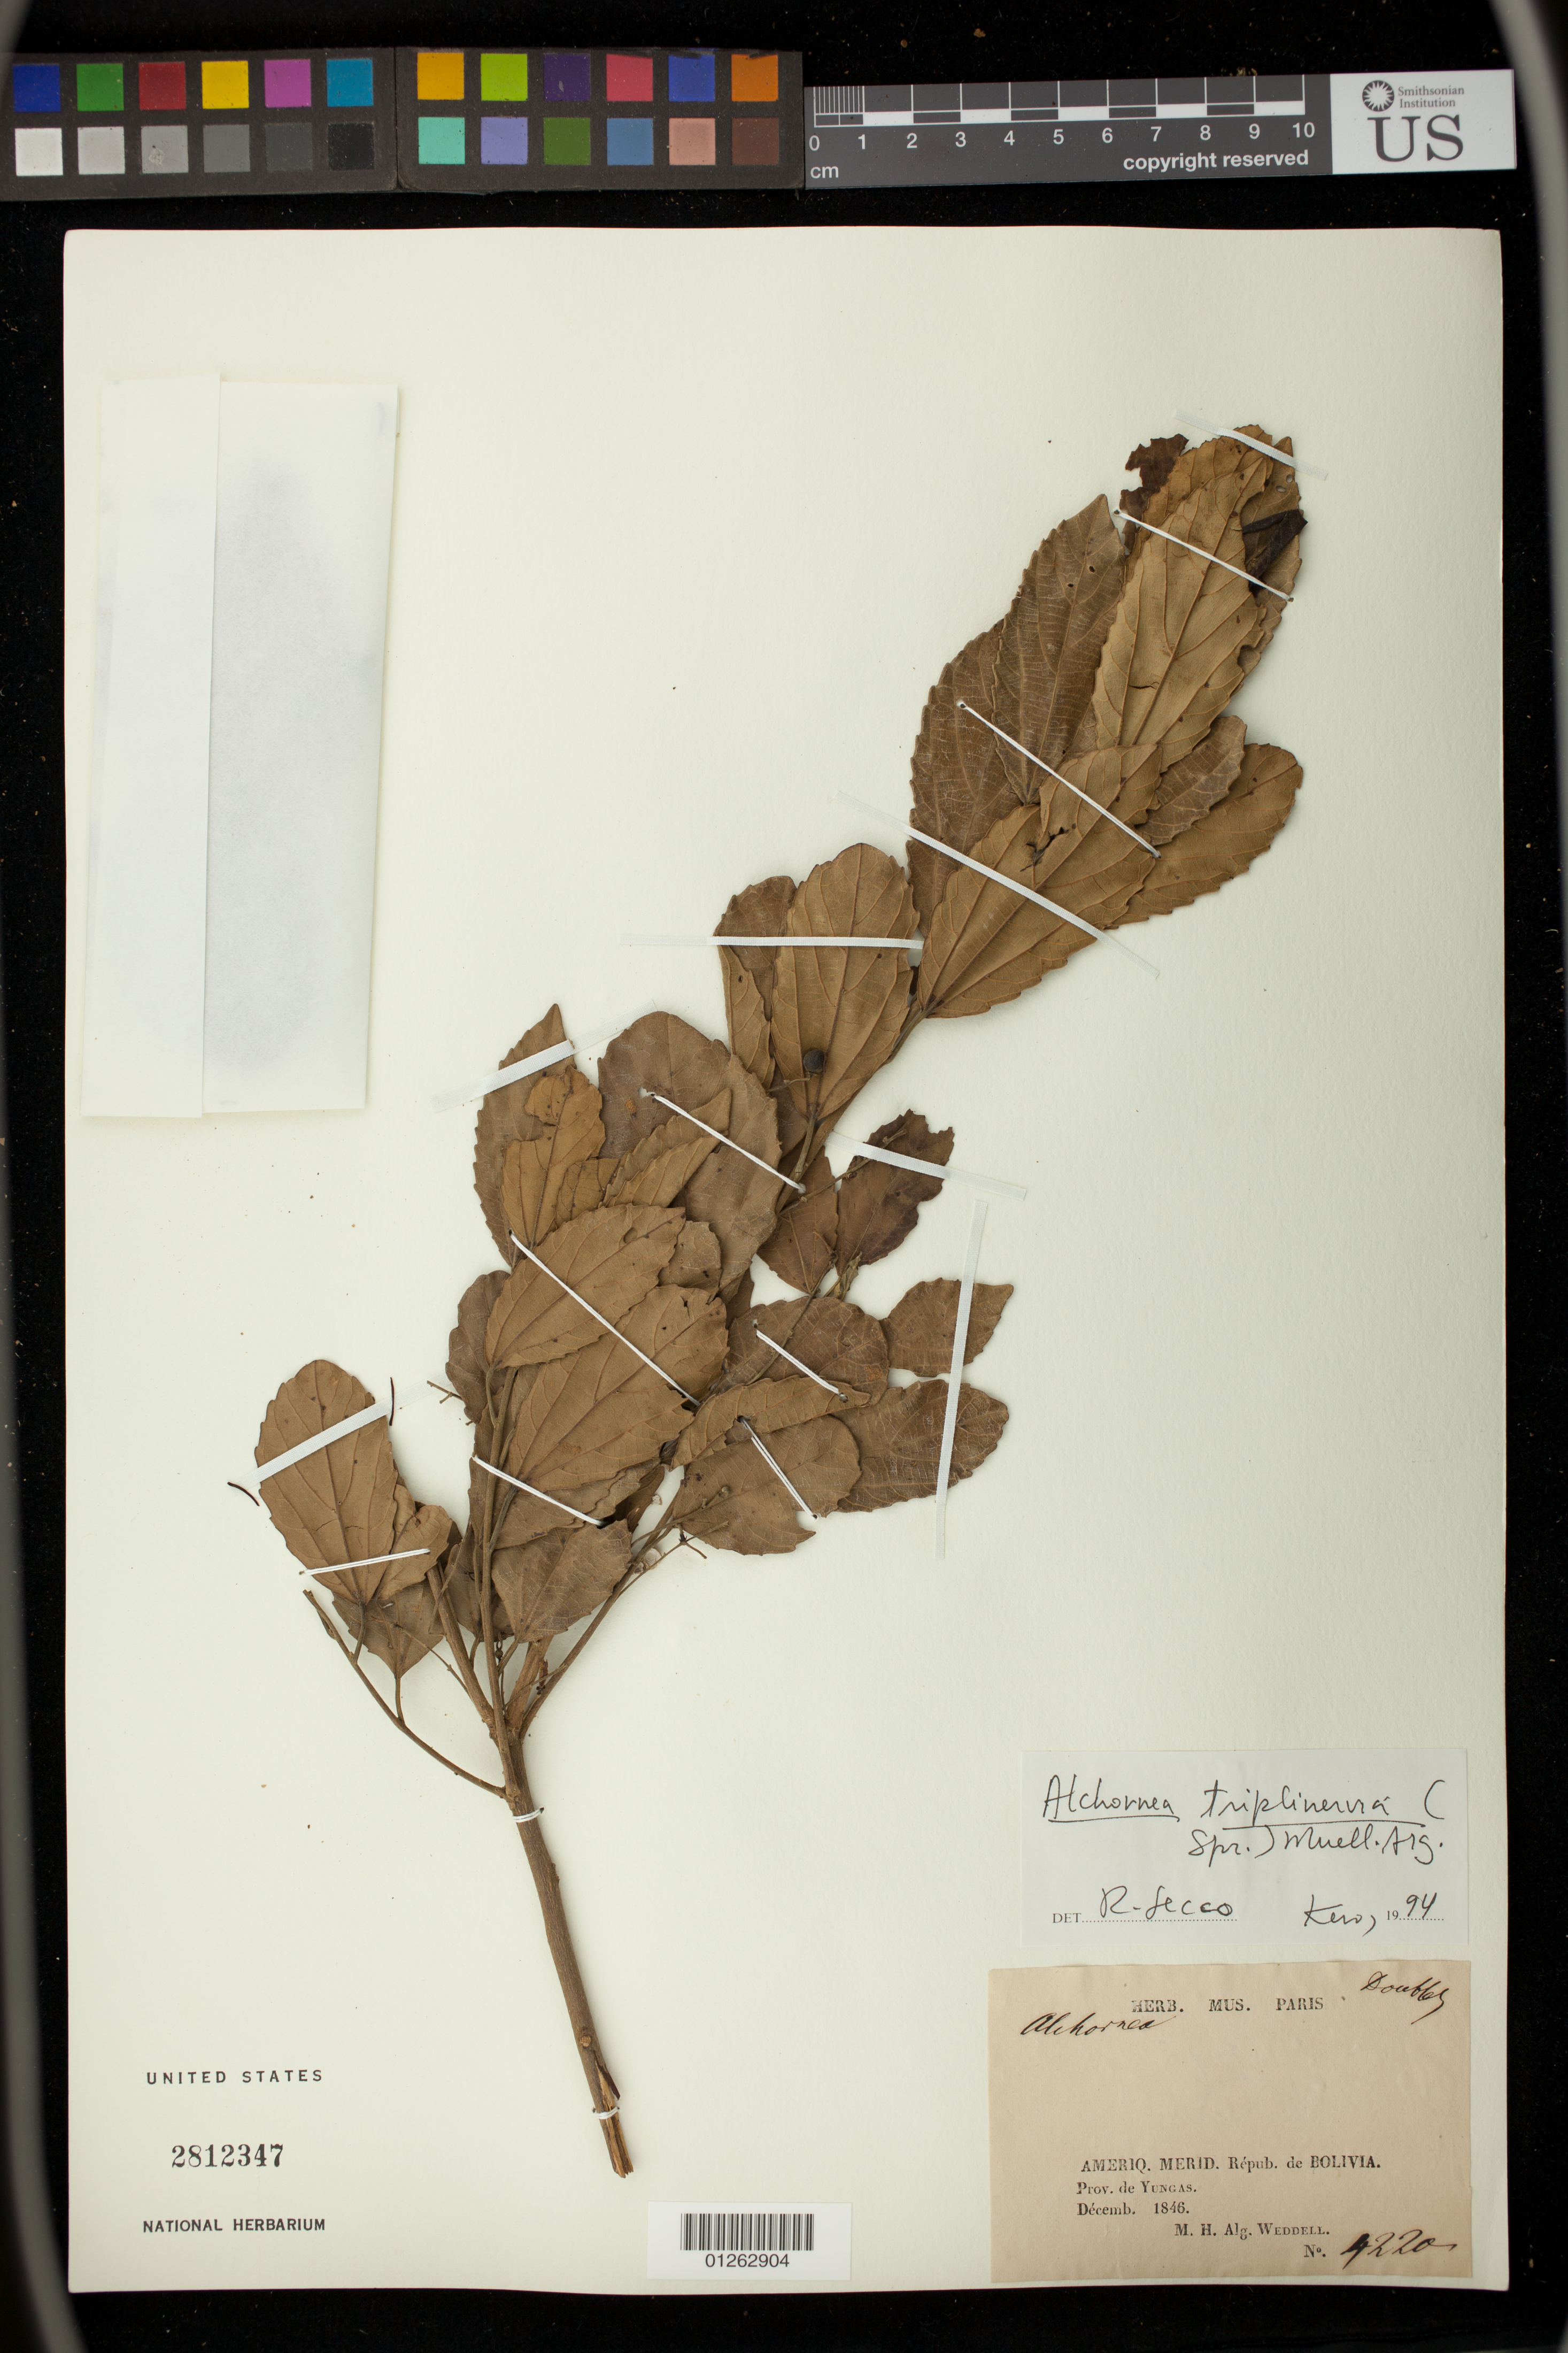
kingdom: Plantae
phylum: Tracheophyta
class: Magnoliopsida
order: Malpighiales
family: Euphorbiaceae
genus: Alchornea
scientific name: Alchornea triplinervia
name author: (Spreng.) Müll. Arg.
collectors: H. A. Weddell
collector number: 4220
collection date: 1846-12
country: Bolivia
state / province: La Paz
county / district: Nor Yungas / Sud Yungas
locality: Prov. de YUNGAS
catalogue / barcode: US 2812347